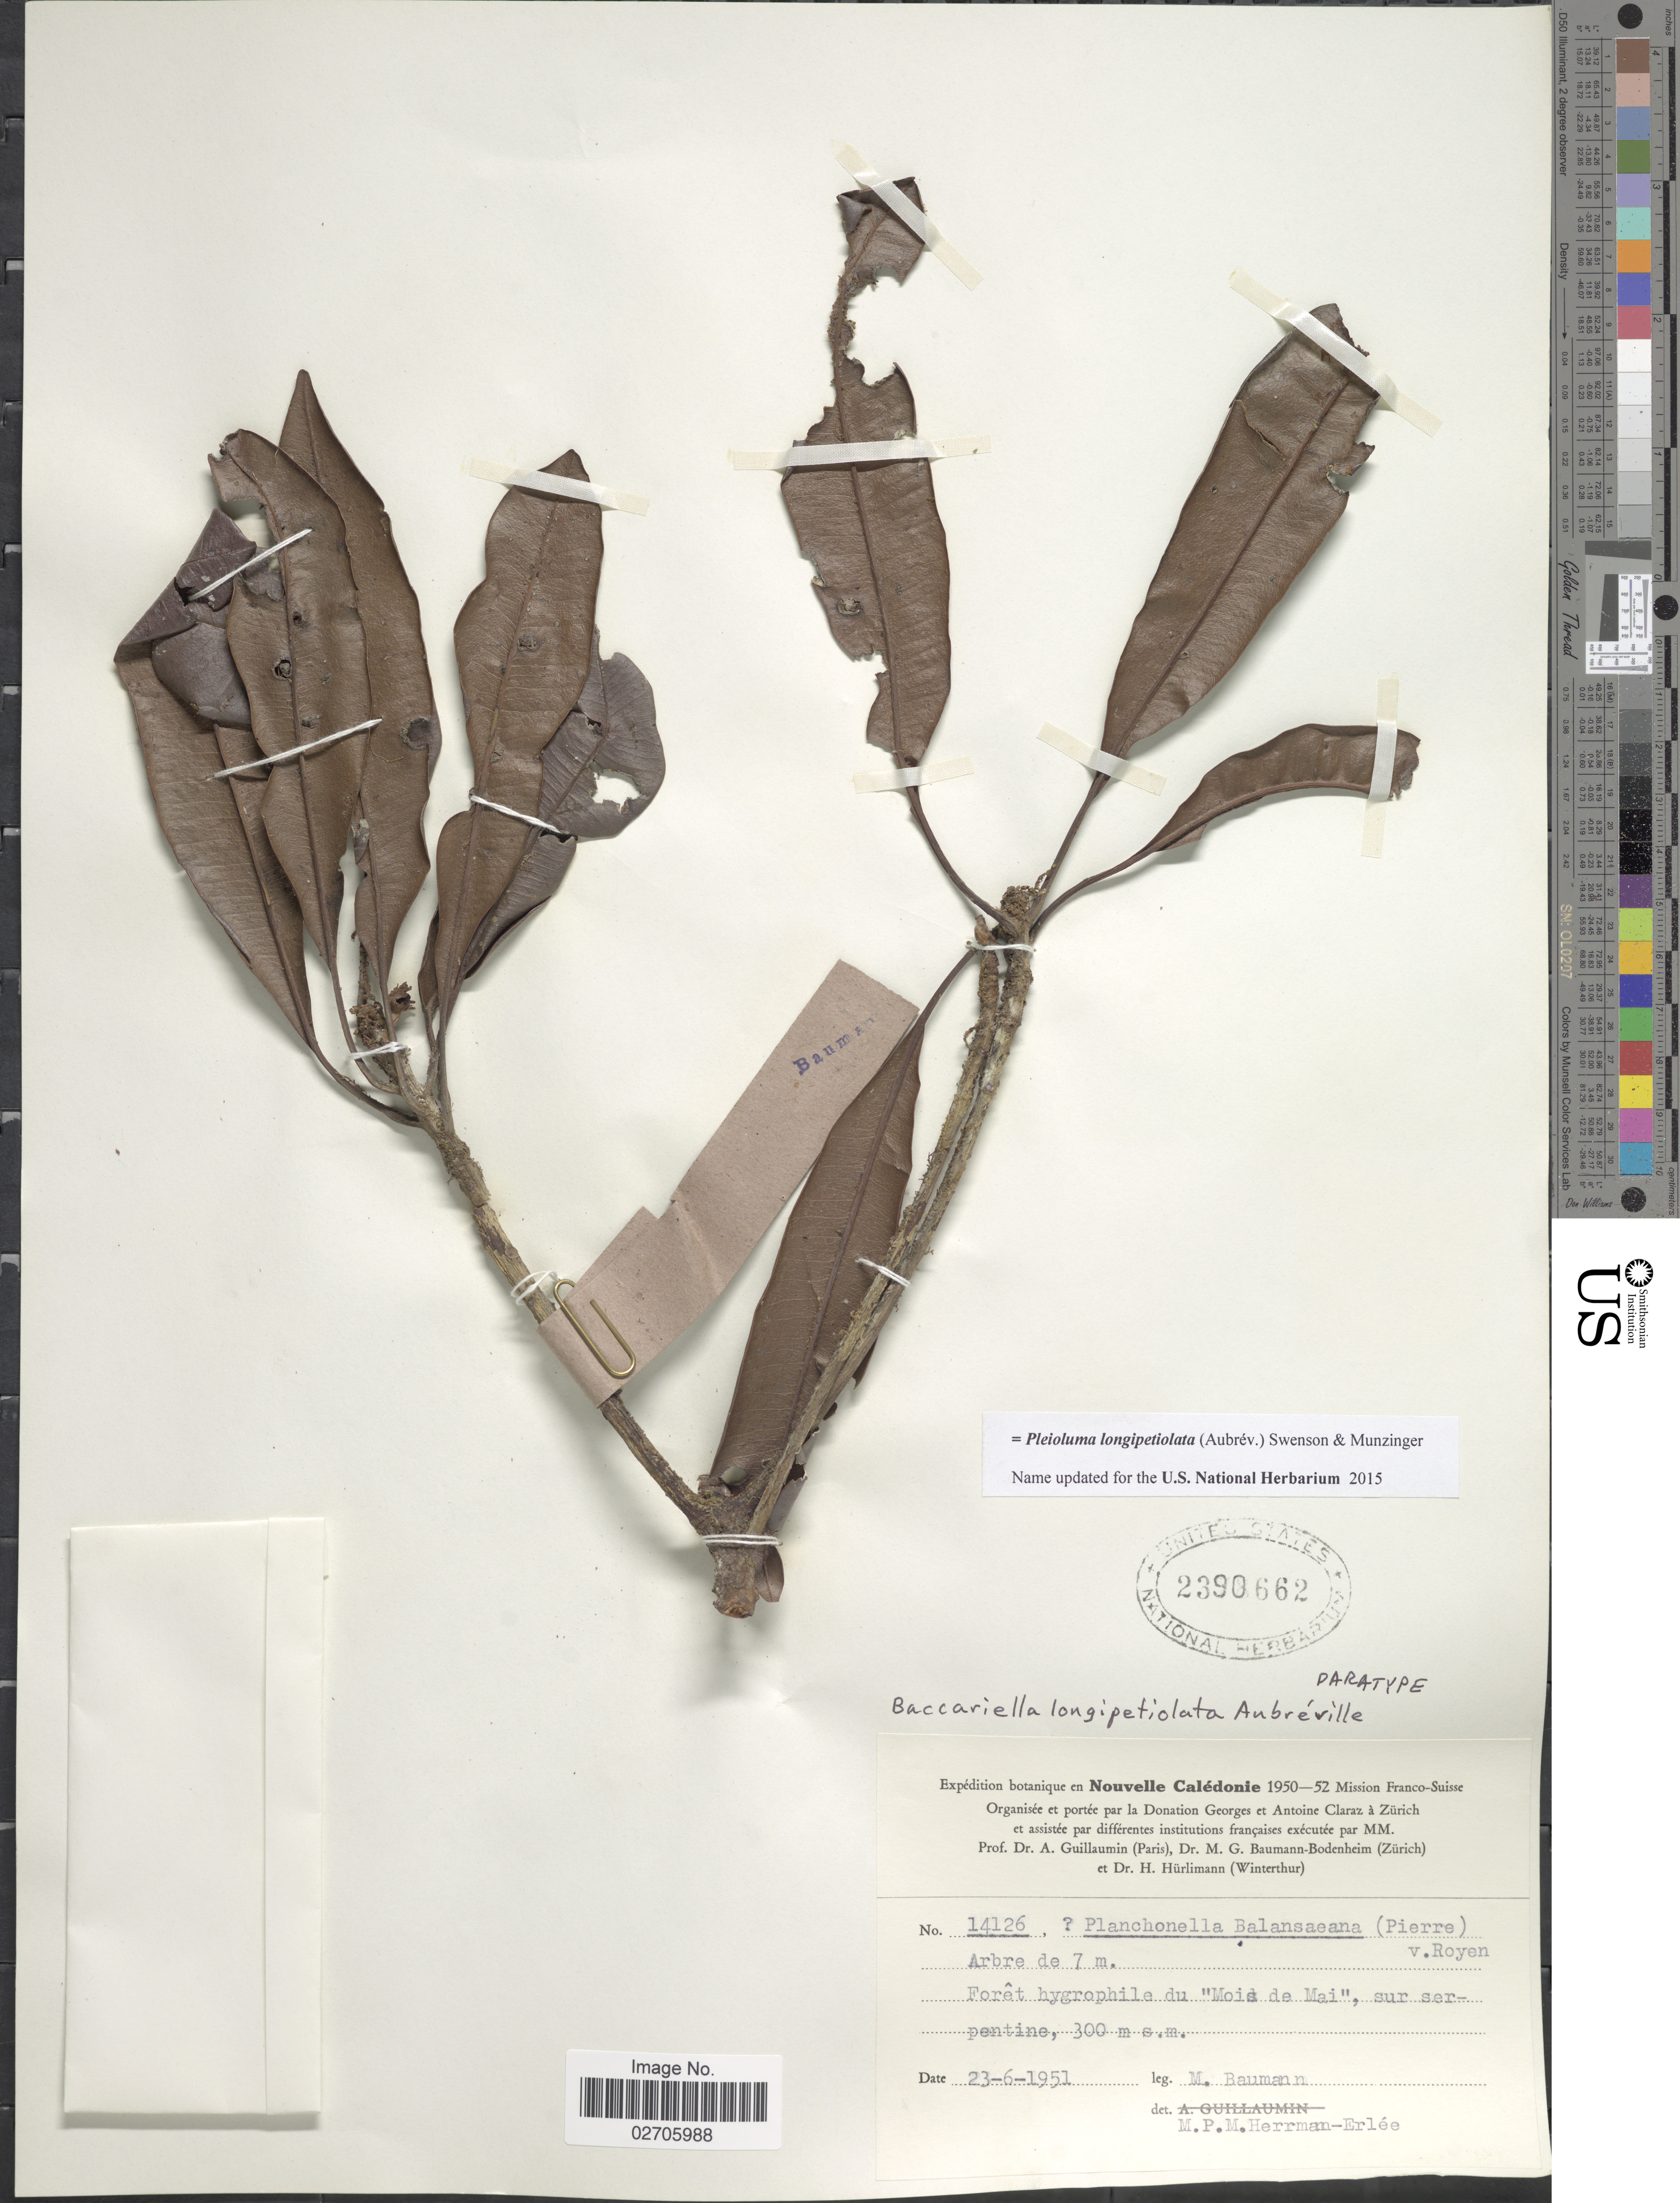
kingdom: Plantae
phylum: Tracheophyta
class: Magnoliopsida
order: Ericales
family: Sapotaceae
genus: Pleioluma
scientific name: Pleioluma longipetiolata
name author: (Aubrév.) Swenson & Munzinger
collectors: M. G. Baumann-Bodenheim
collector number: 14126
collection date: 1951-06-23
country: New Caledonia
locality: Forêt hygrophile du "Mois de Mai", sur serpentine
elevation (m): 300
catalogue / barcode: US 2390662